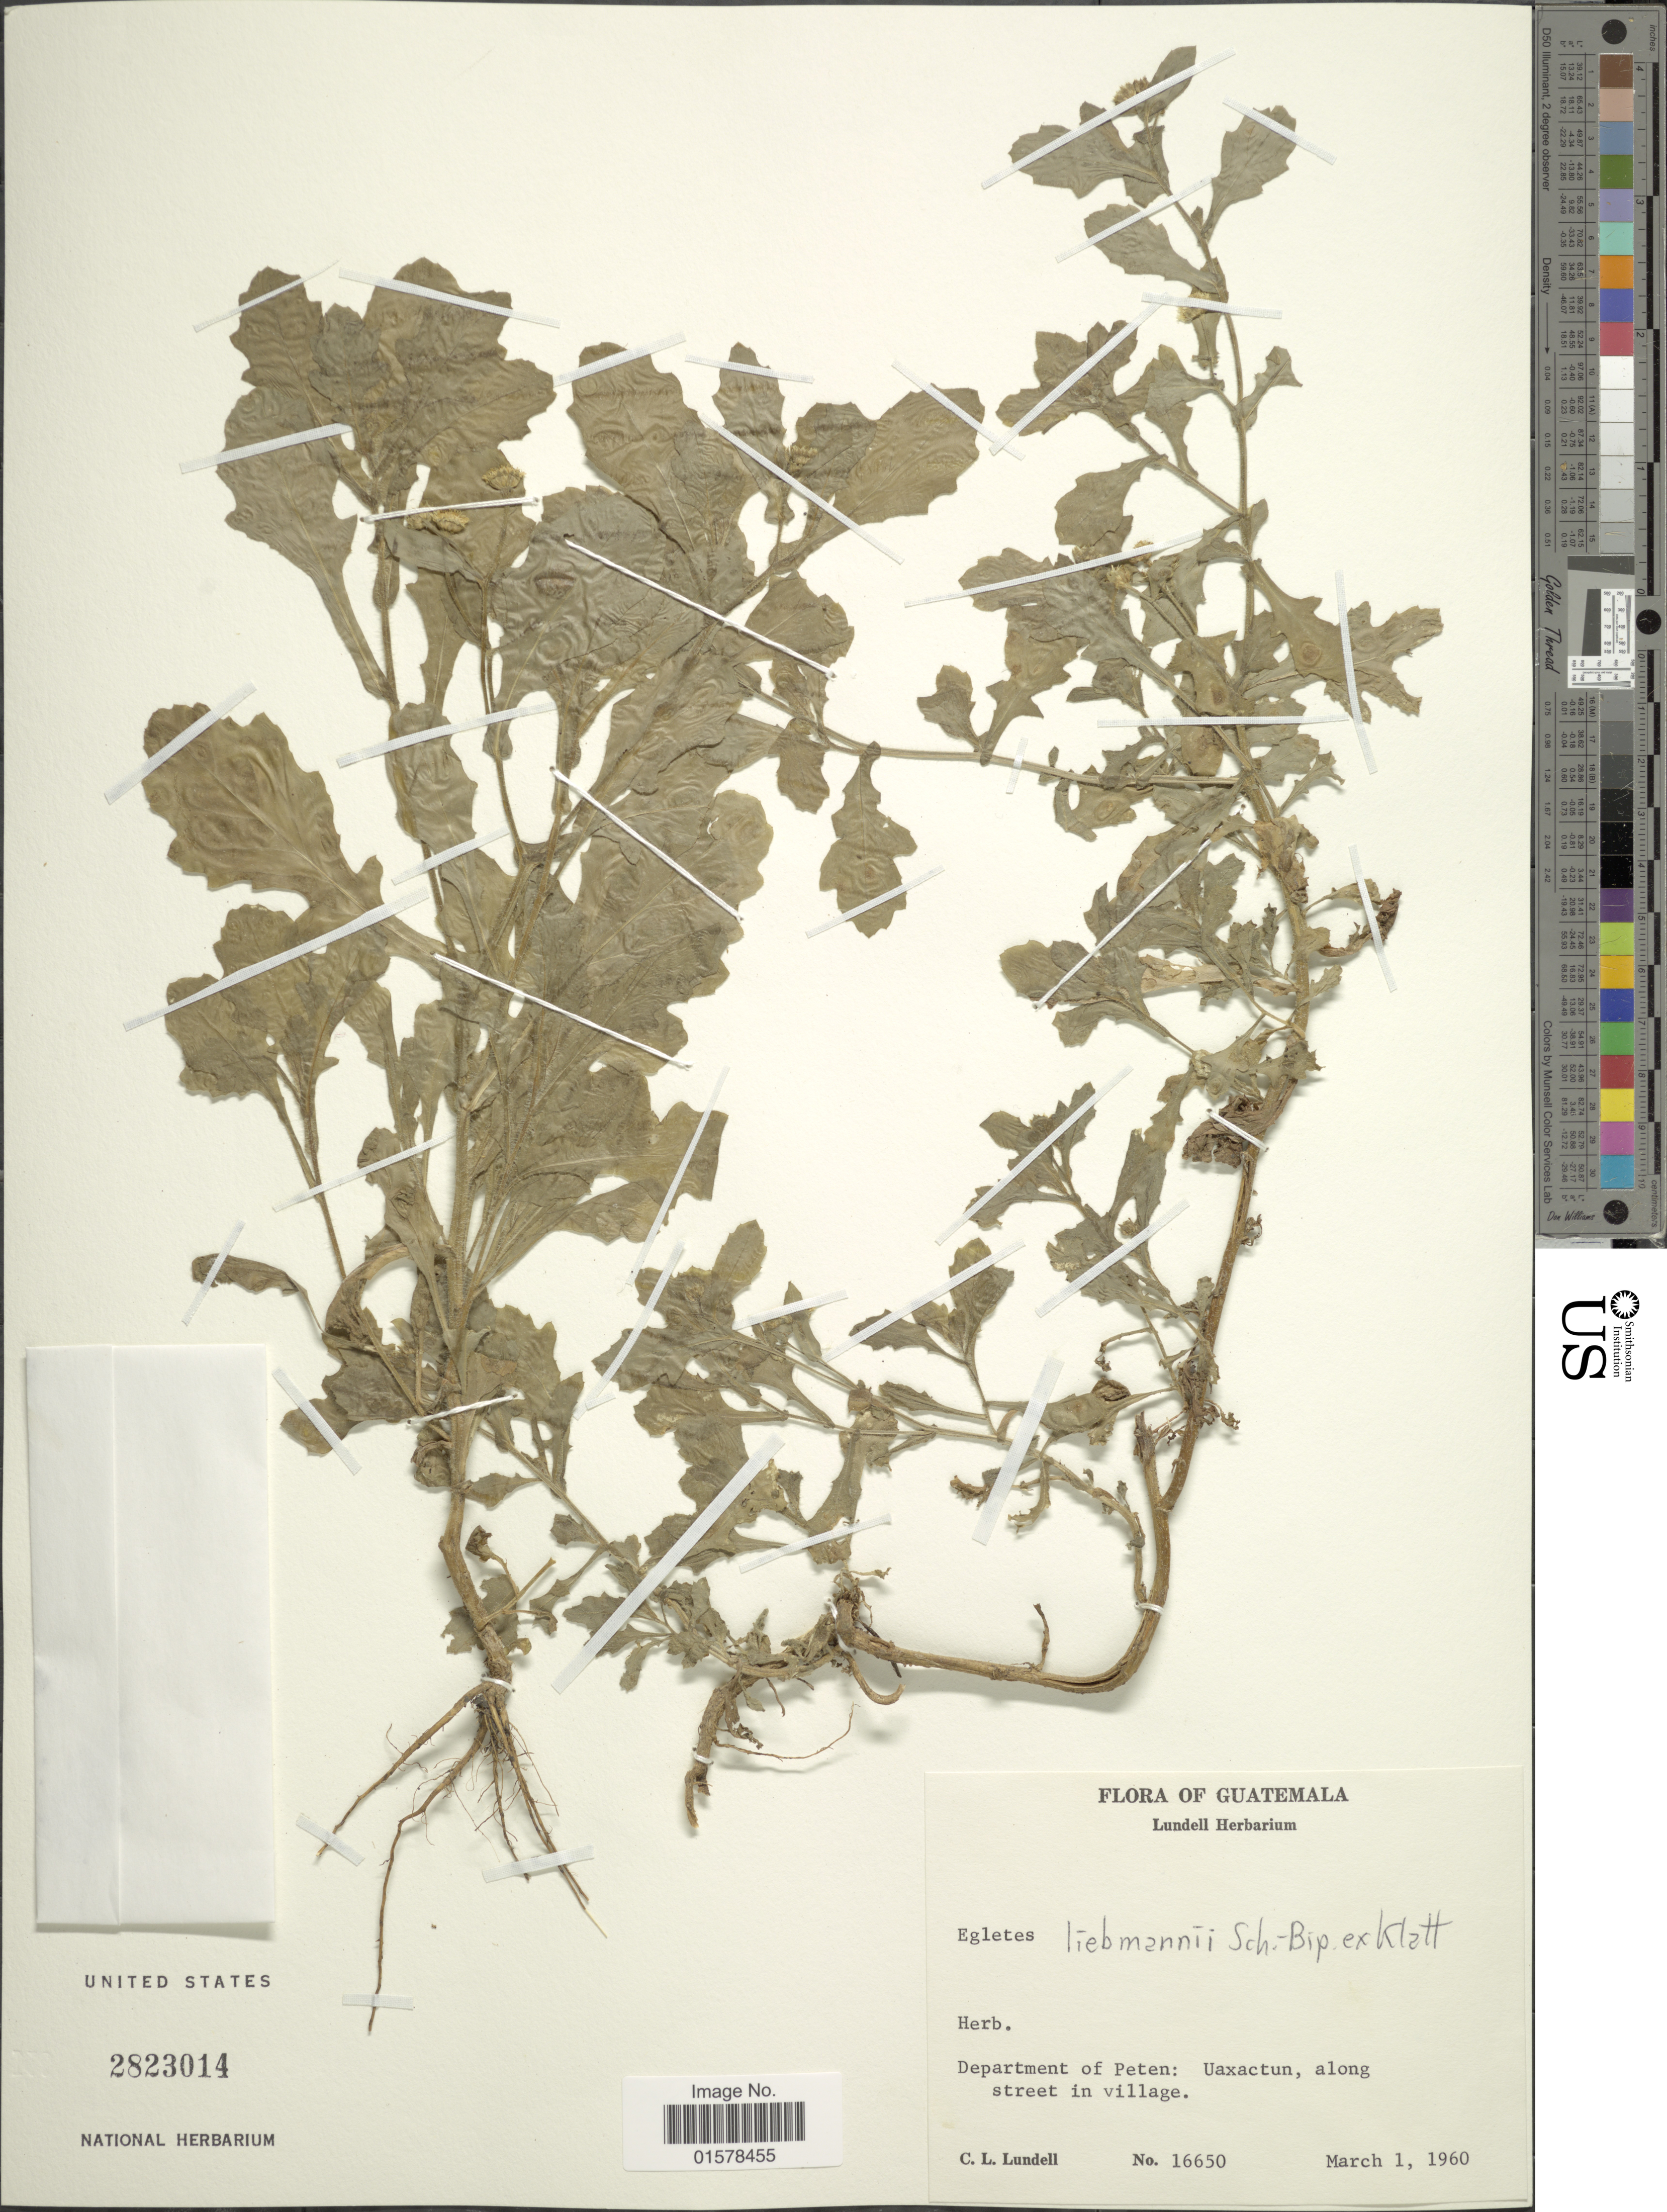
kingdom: Plantae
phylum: Tracheophyta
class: Magnoliopsida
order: Asterales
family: Asteraceae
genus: Egletes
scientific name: Egletes liebmannii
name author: Sch. Bip. ex Hemsl.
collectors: C. L. Lundell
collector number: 16650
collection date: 1960-03-01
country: Guatemala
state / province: El Petén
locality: Guatemala, Department of Peten: Uaxactun, along street in village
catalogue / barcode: US 2823014